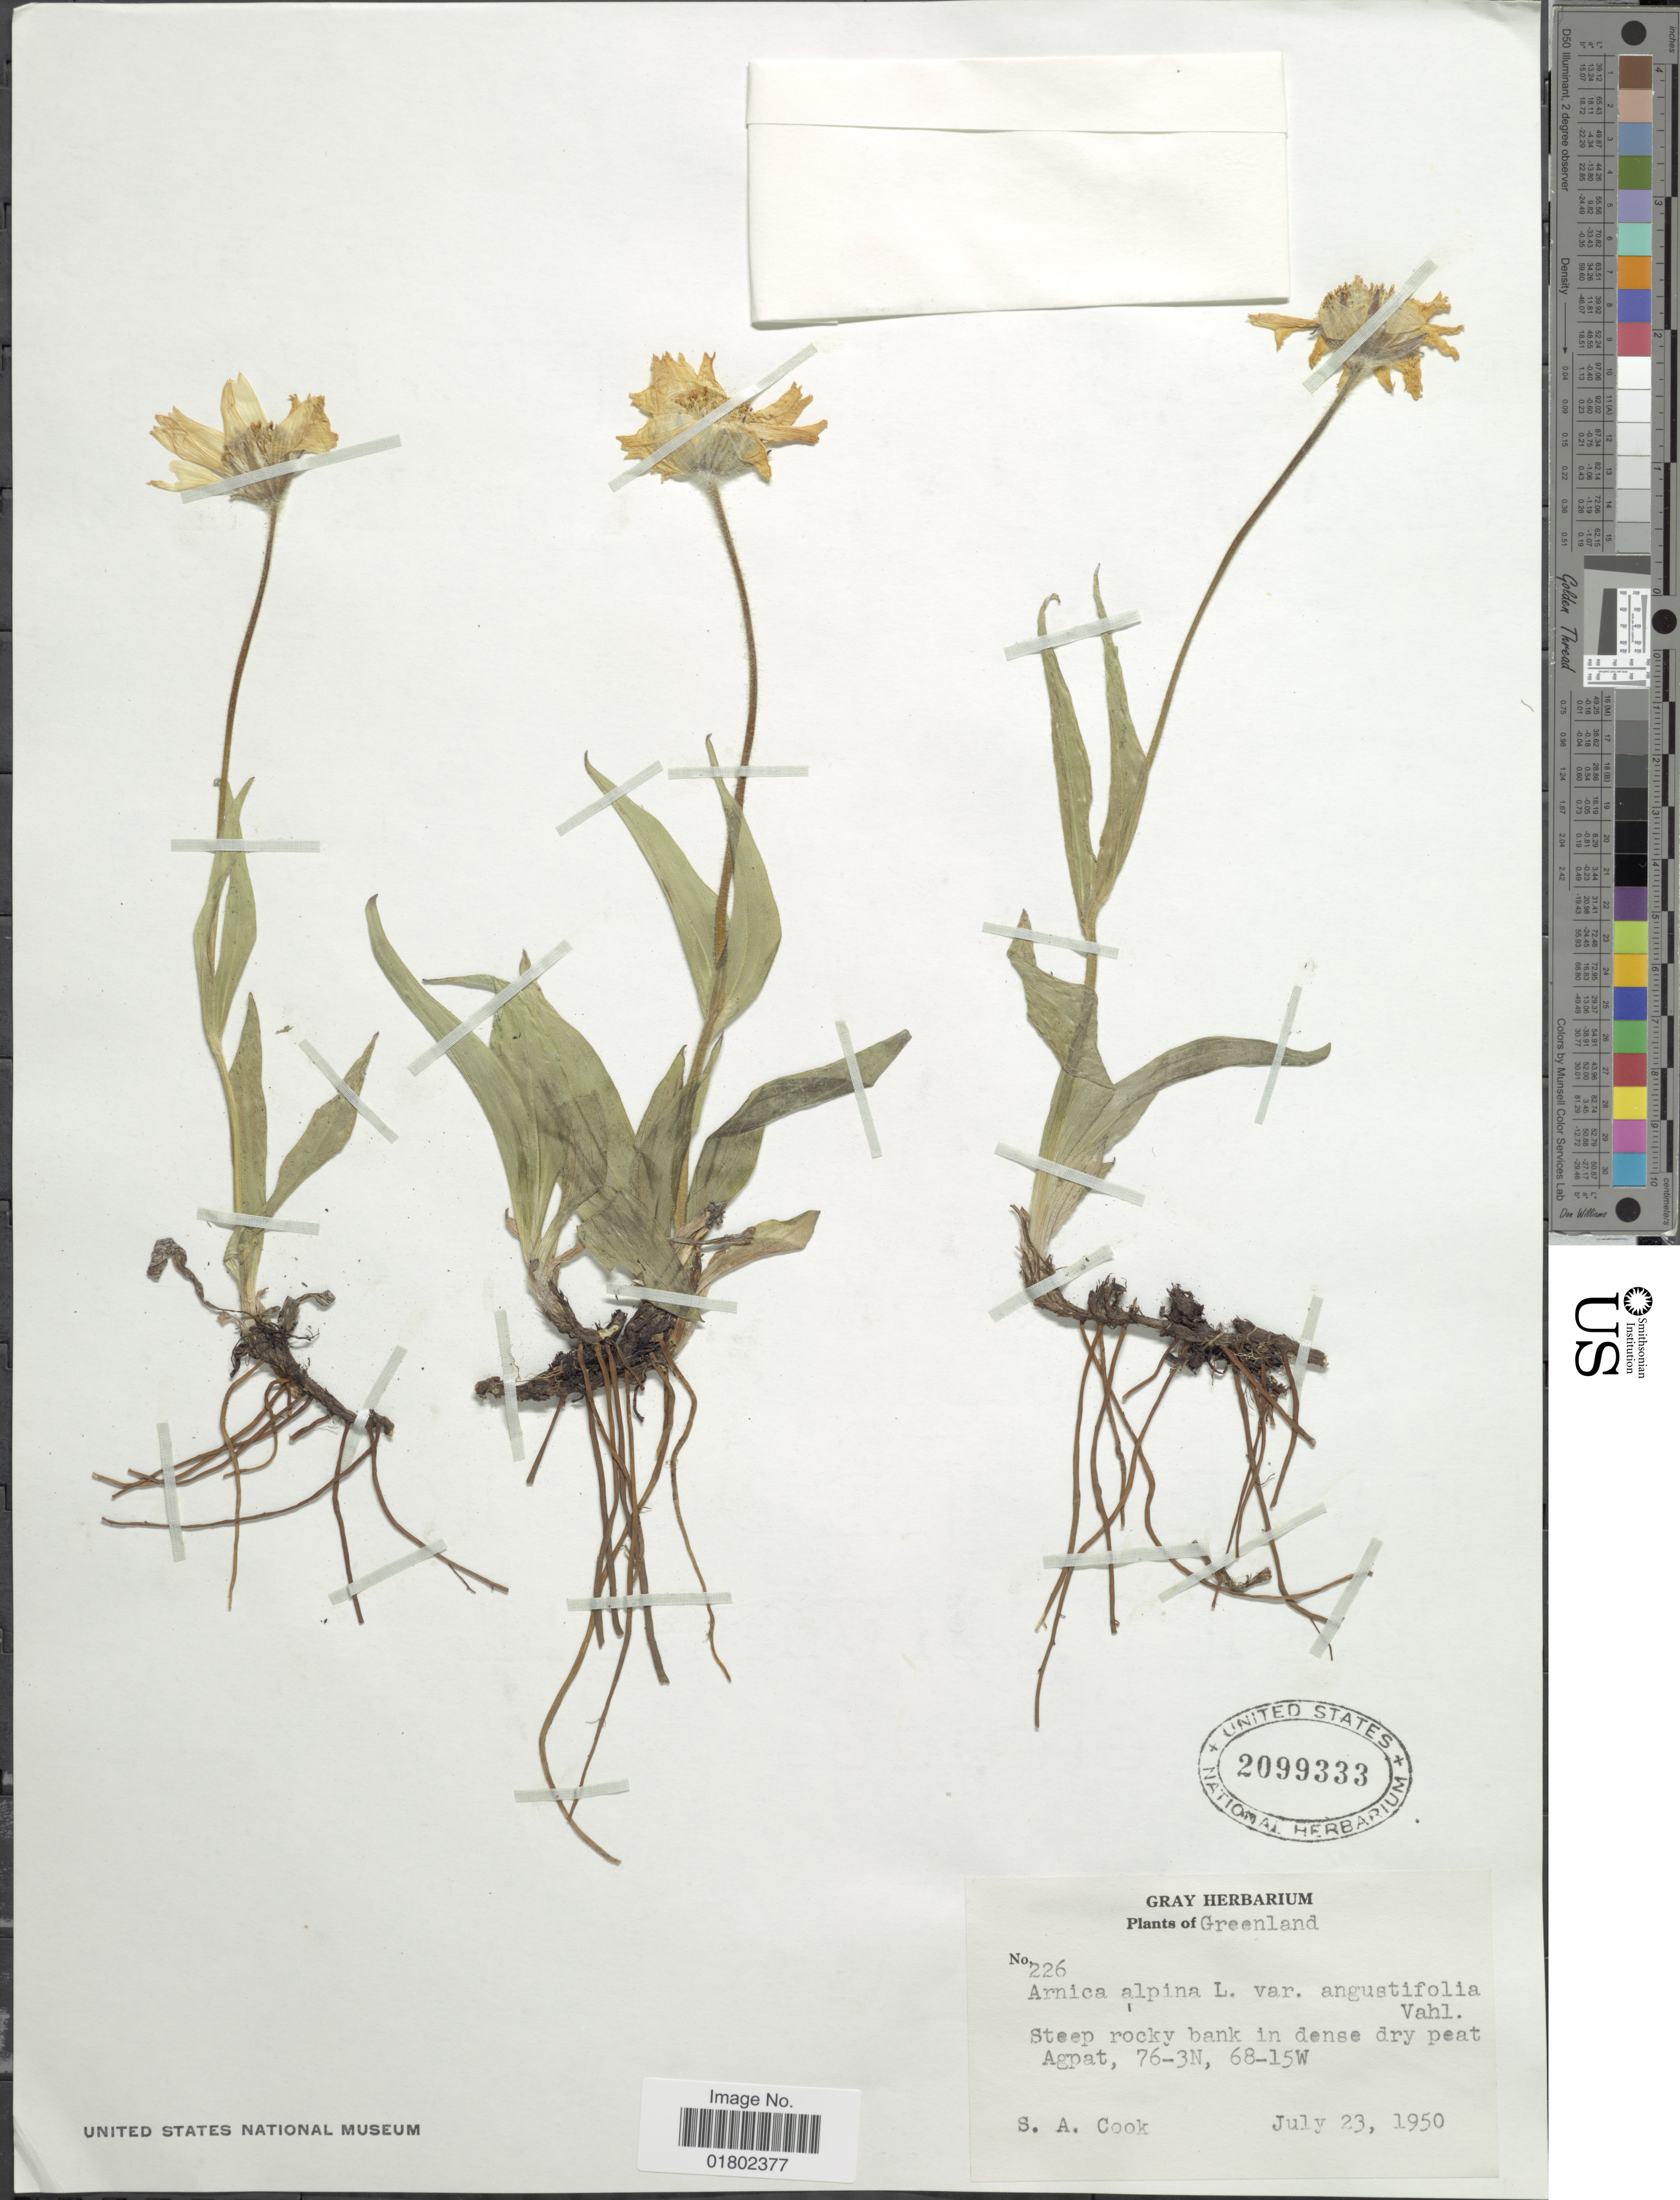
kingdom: Plantae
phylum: Tracheophyta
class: Magnoliopsida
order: Asterales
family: Asteraceae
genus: Arnica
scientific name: Arnica alpina var. angustifolia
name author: (Vahl) Maguire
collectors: S. A. Cook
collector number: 226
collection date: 1950-07-23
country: Greenland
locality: Steep rocky bank in dense dry peat Agpat, 76-3N, 68-15W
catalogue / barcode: US 2099333